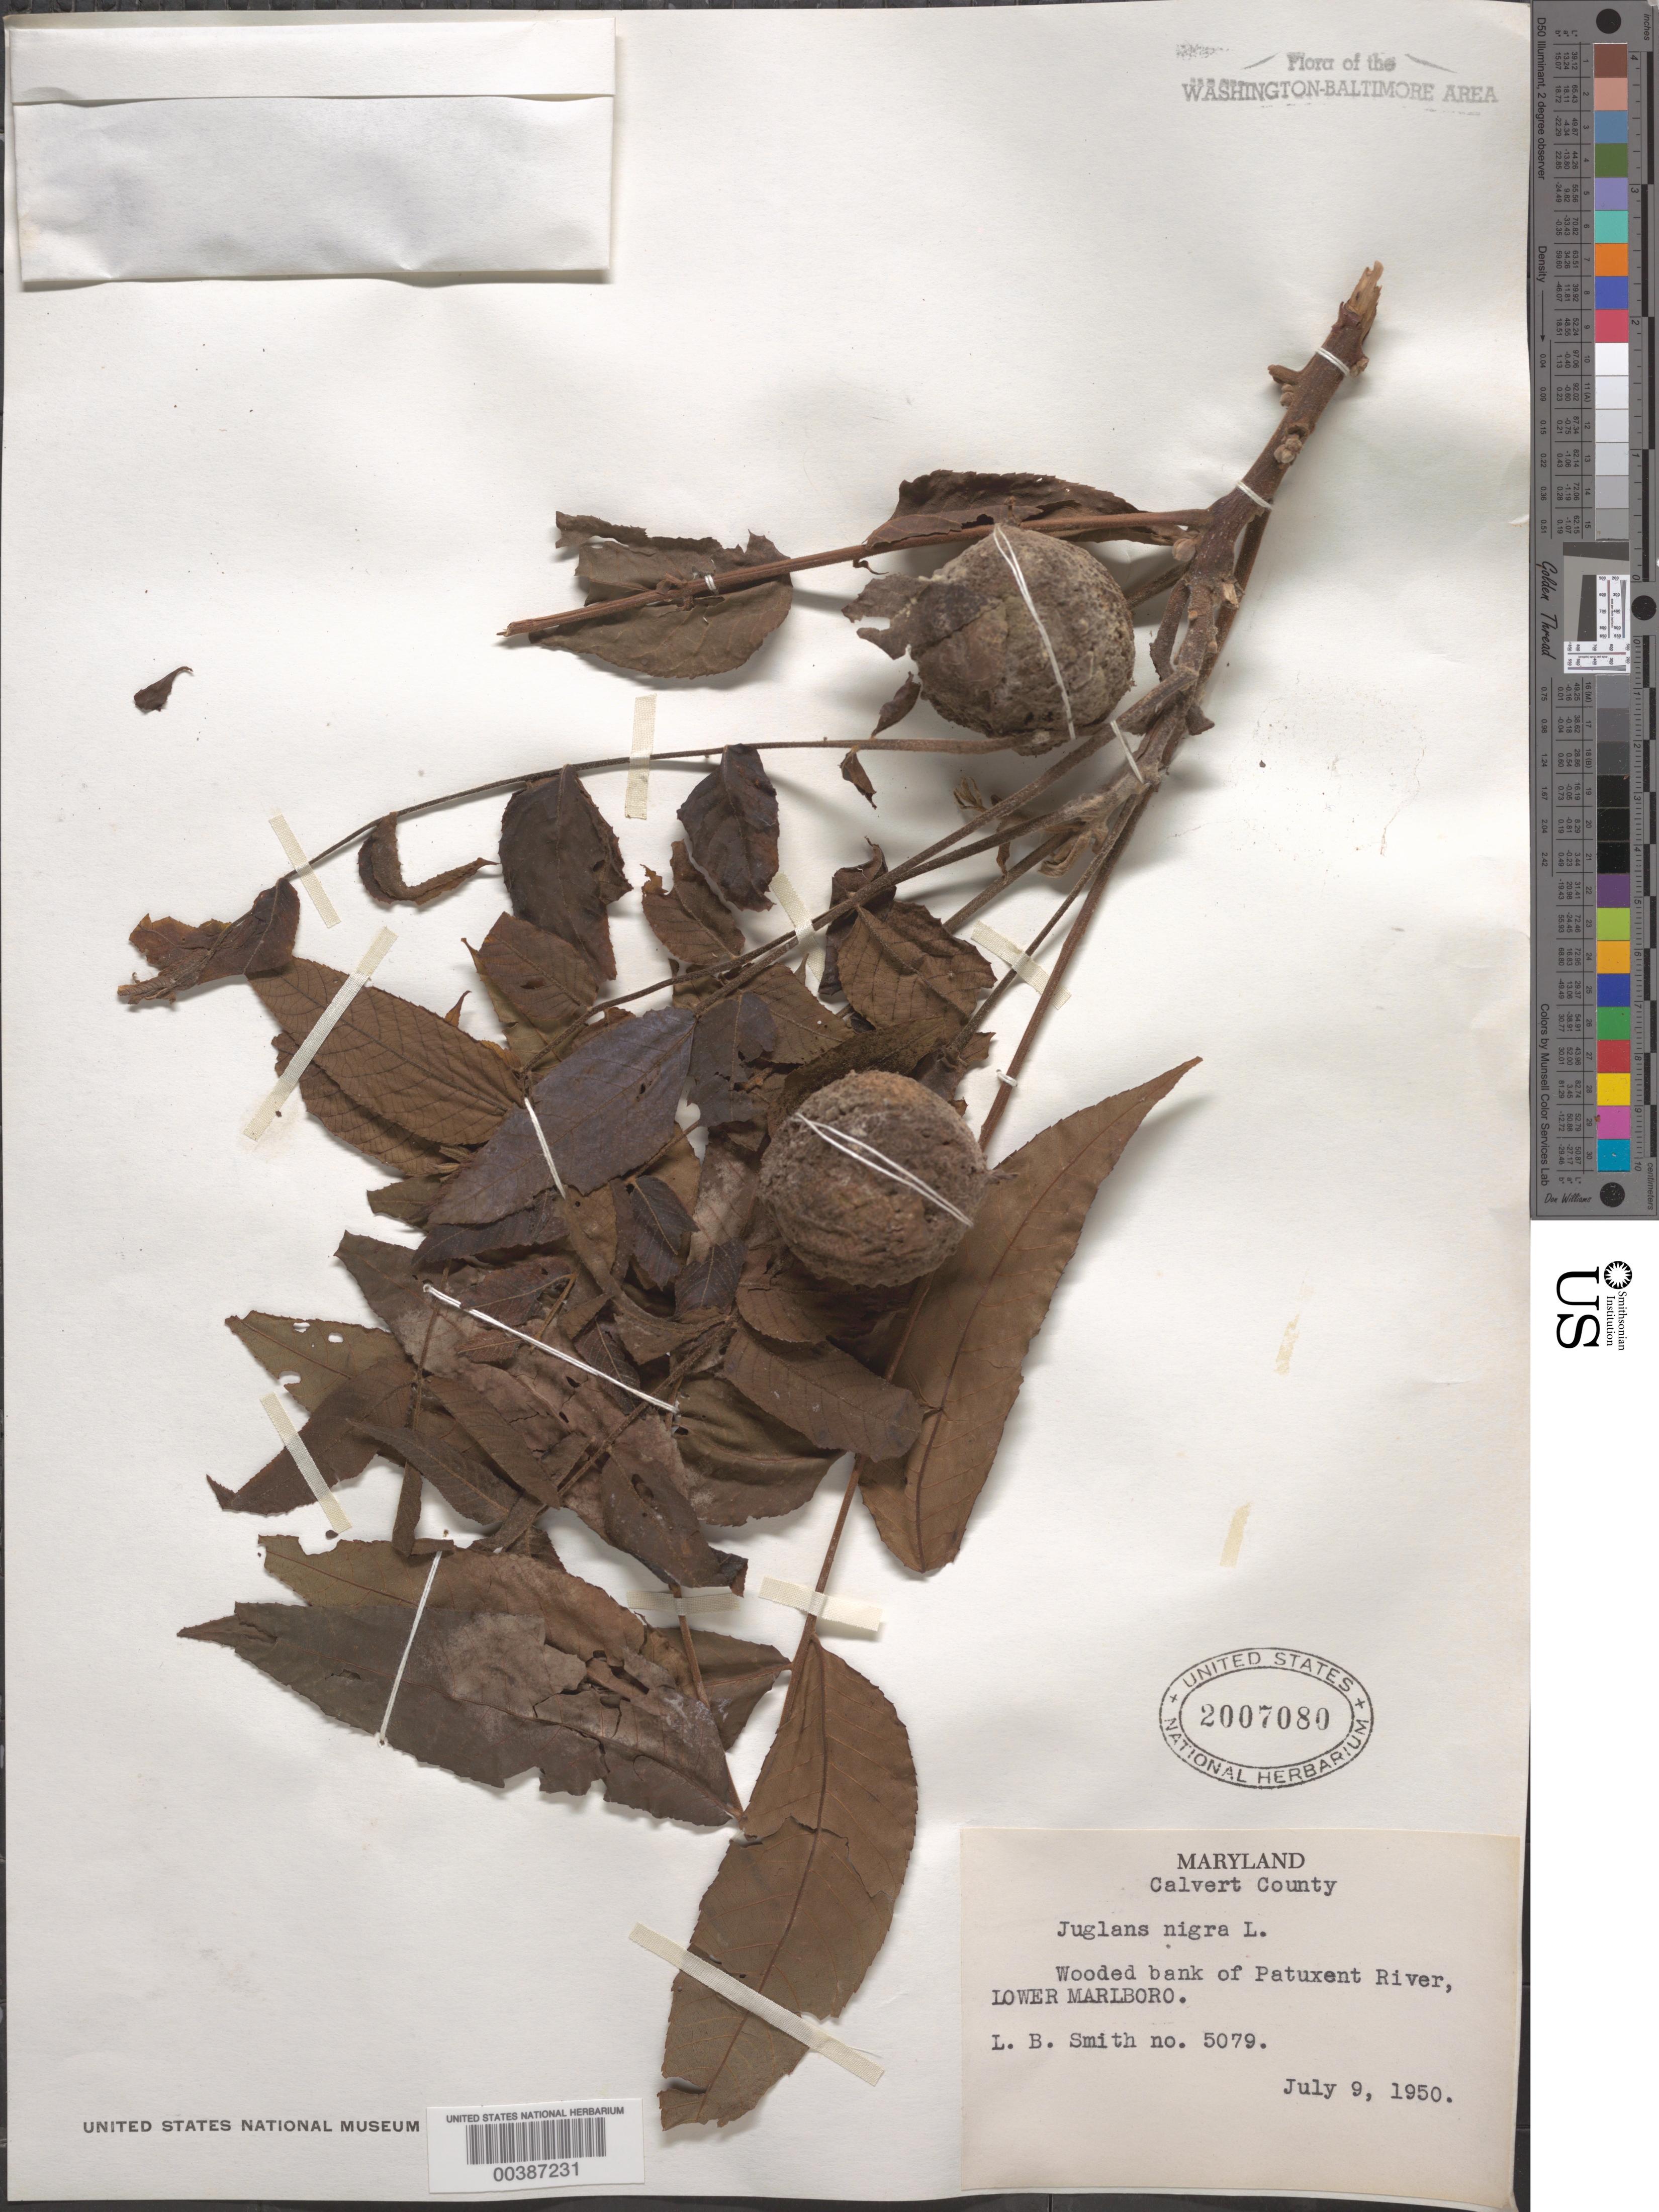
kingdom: Plantae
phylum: Tracheophyta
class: Magnoliopsida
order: Fagales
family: Juglandaceae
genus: Juglans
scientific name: Juglans nigra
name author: L.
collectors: L. Smith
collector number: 5079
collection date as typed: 09 Jul 1950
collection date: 1950-07-09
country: United States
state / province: Maryland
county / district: Calvert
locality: Patuxent River, Lower Marlboro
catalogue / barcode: US 2007080